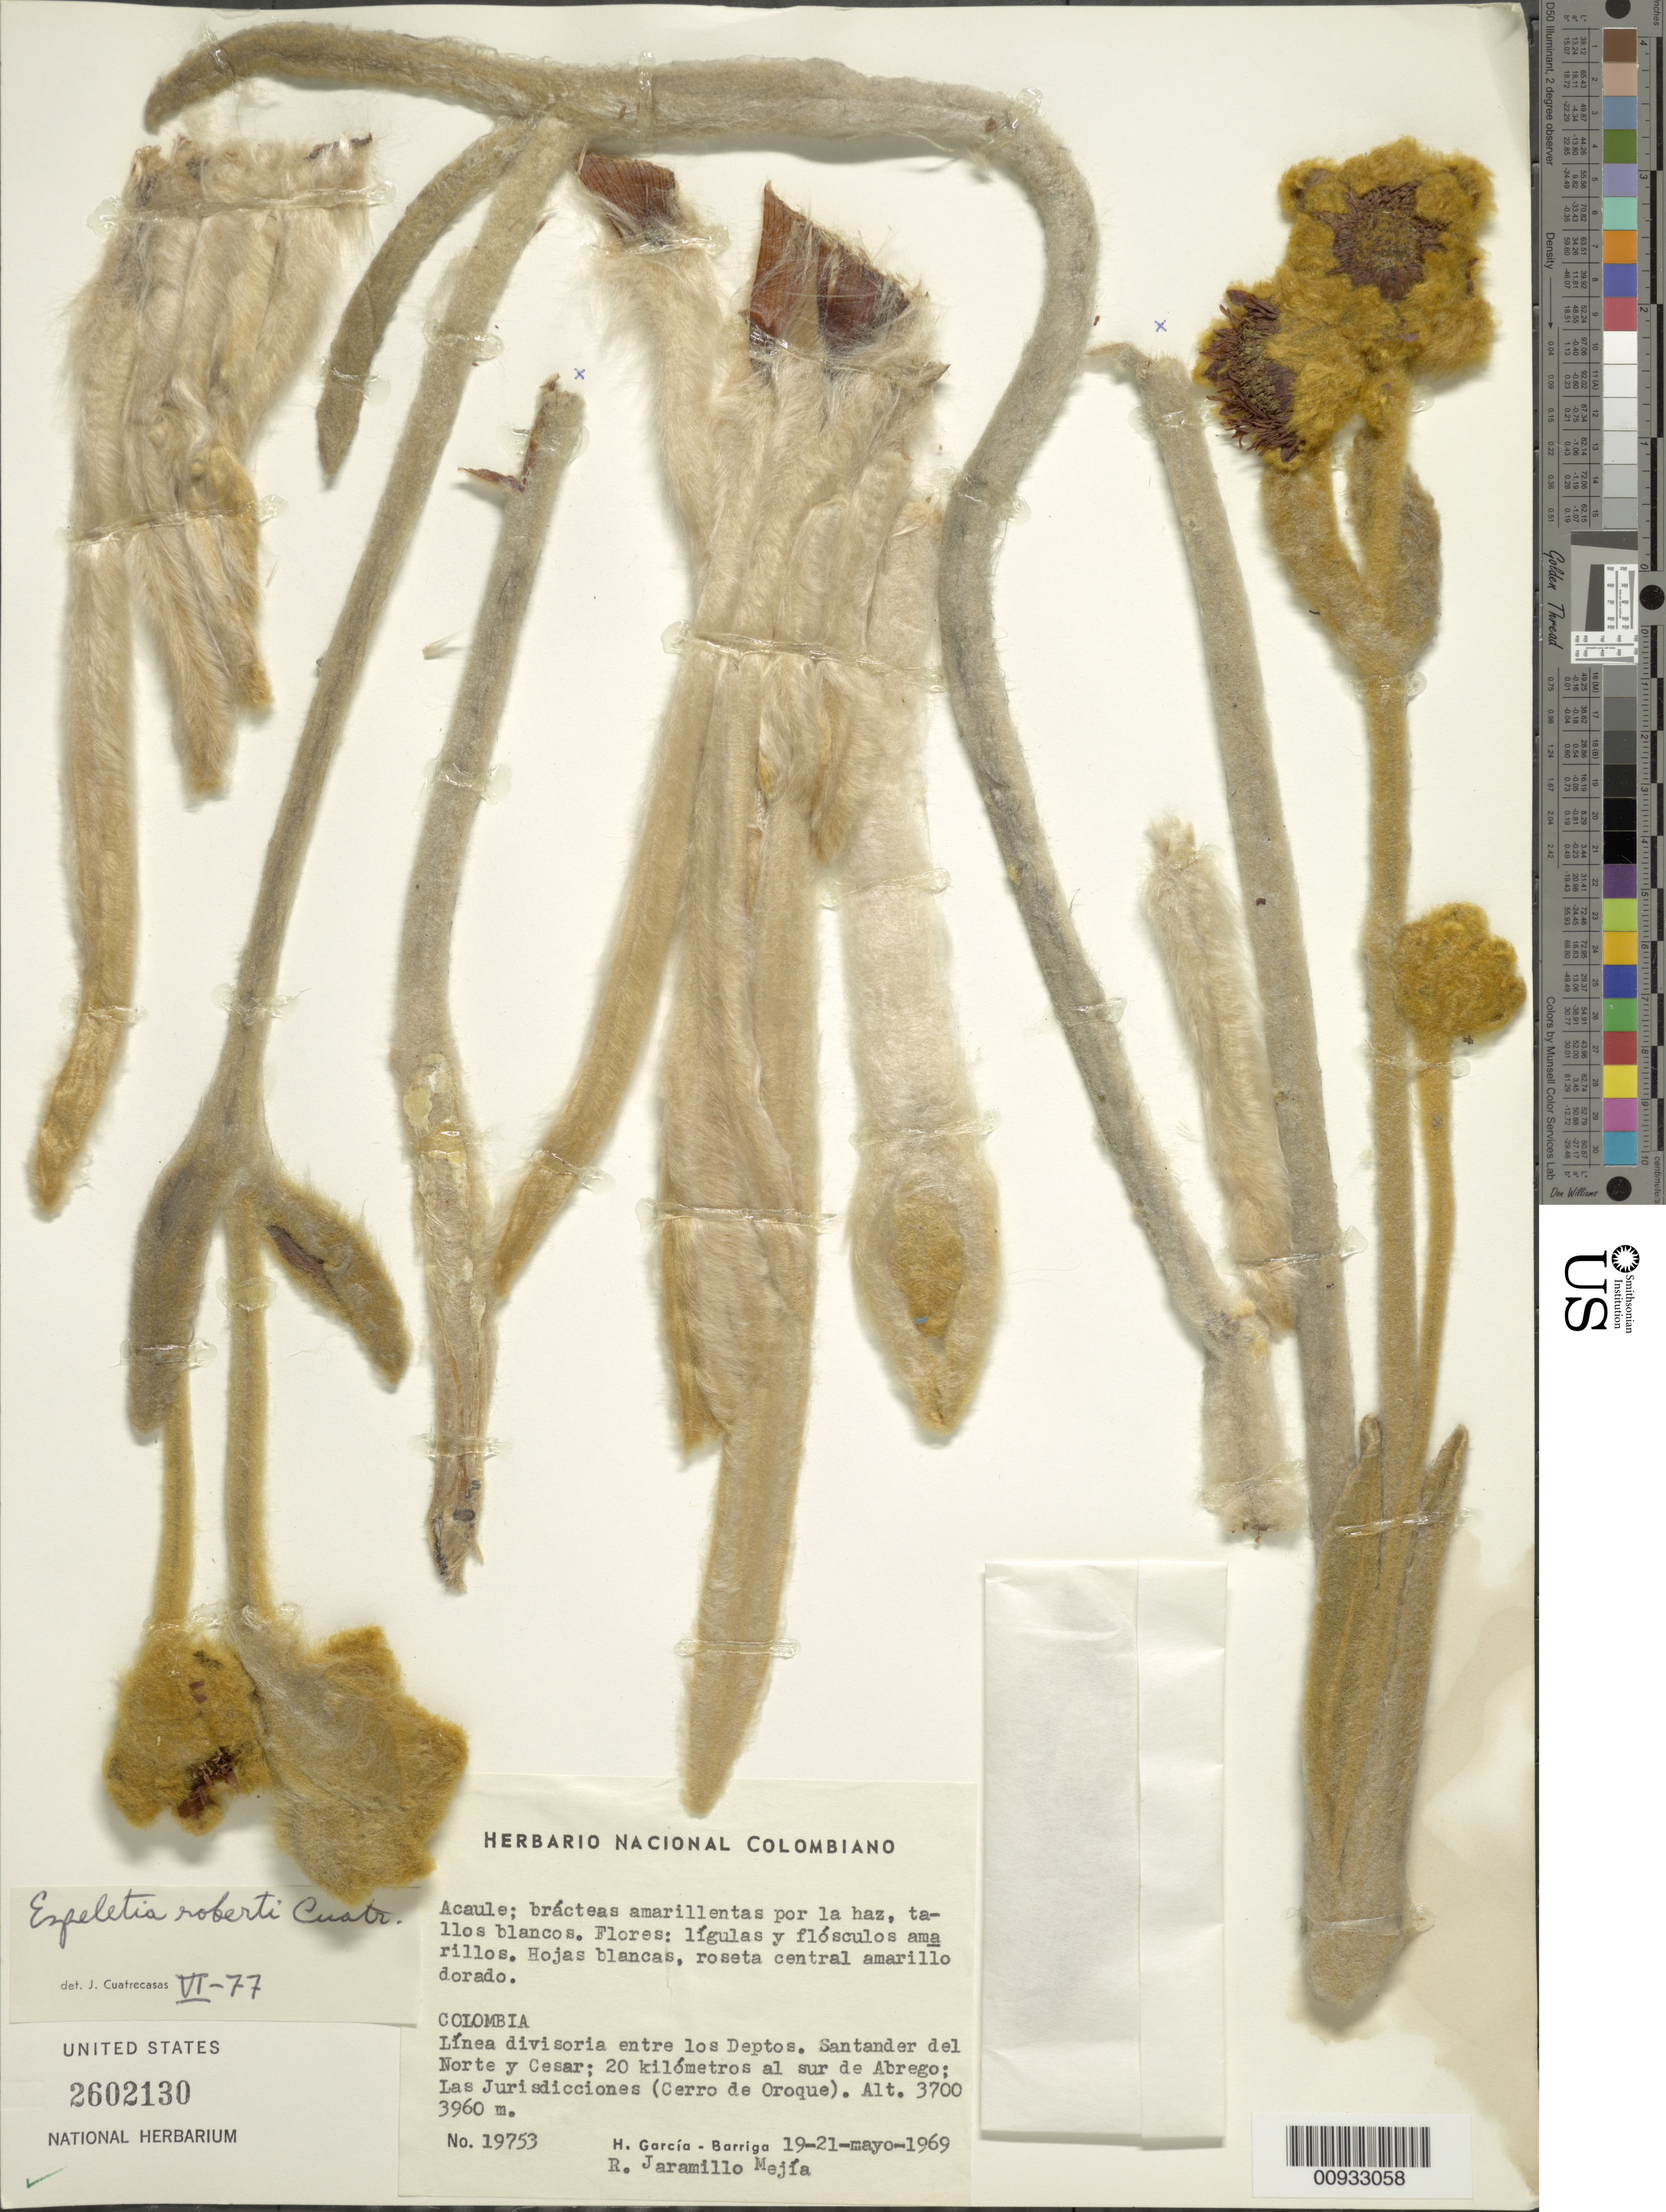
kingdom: Plantae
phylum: Tracheophyta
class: Magnoliopsida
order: Asterales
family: Asteraceae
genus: Espeletia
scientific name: Espeletia robertii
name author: Cuatrec.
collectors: H. García Barriga & R. Jaramillo M.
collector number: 19753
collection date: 1969-05-19/1969-05-21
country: Colombia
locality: Linea divisoria entre los Deptos Santander del Norte y Cesar, 20 kilometros al sur de Abrego, Las Jurisdicciones (Cerro de Oroque)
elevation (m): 3700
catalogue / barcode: US 2602130